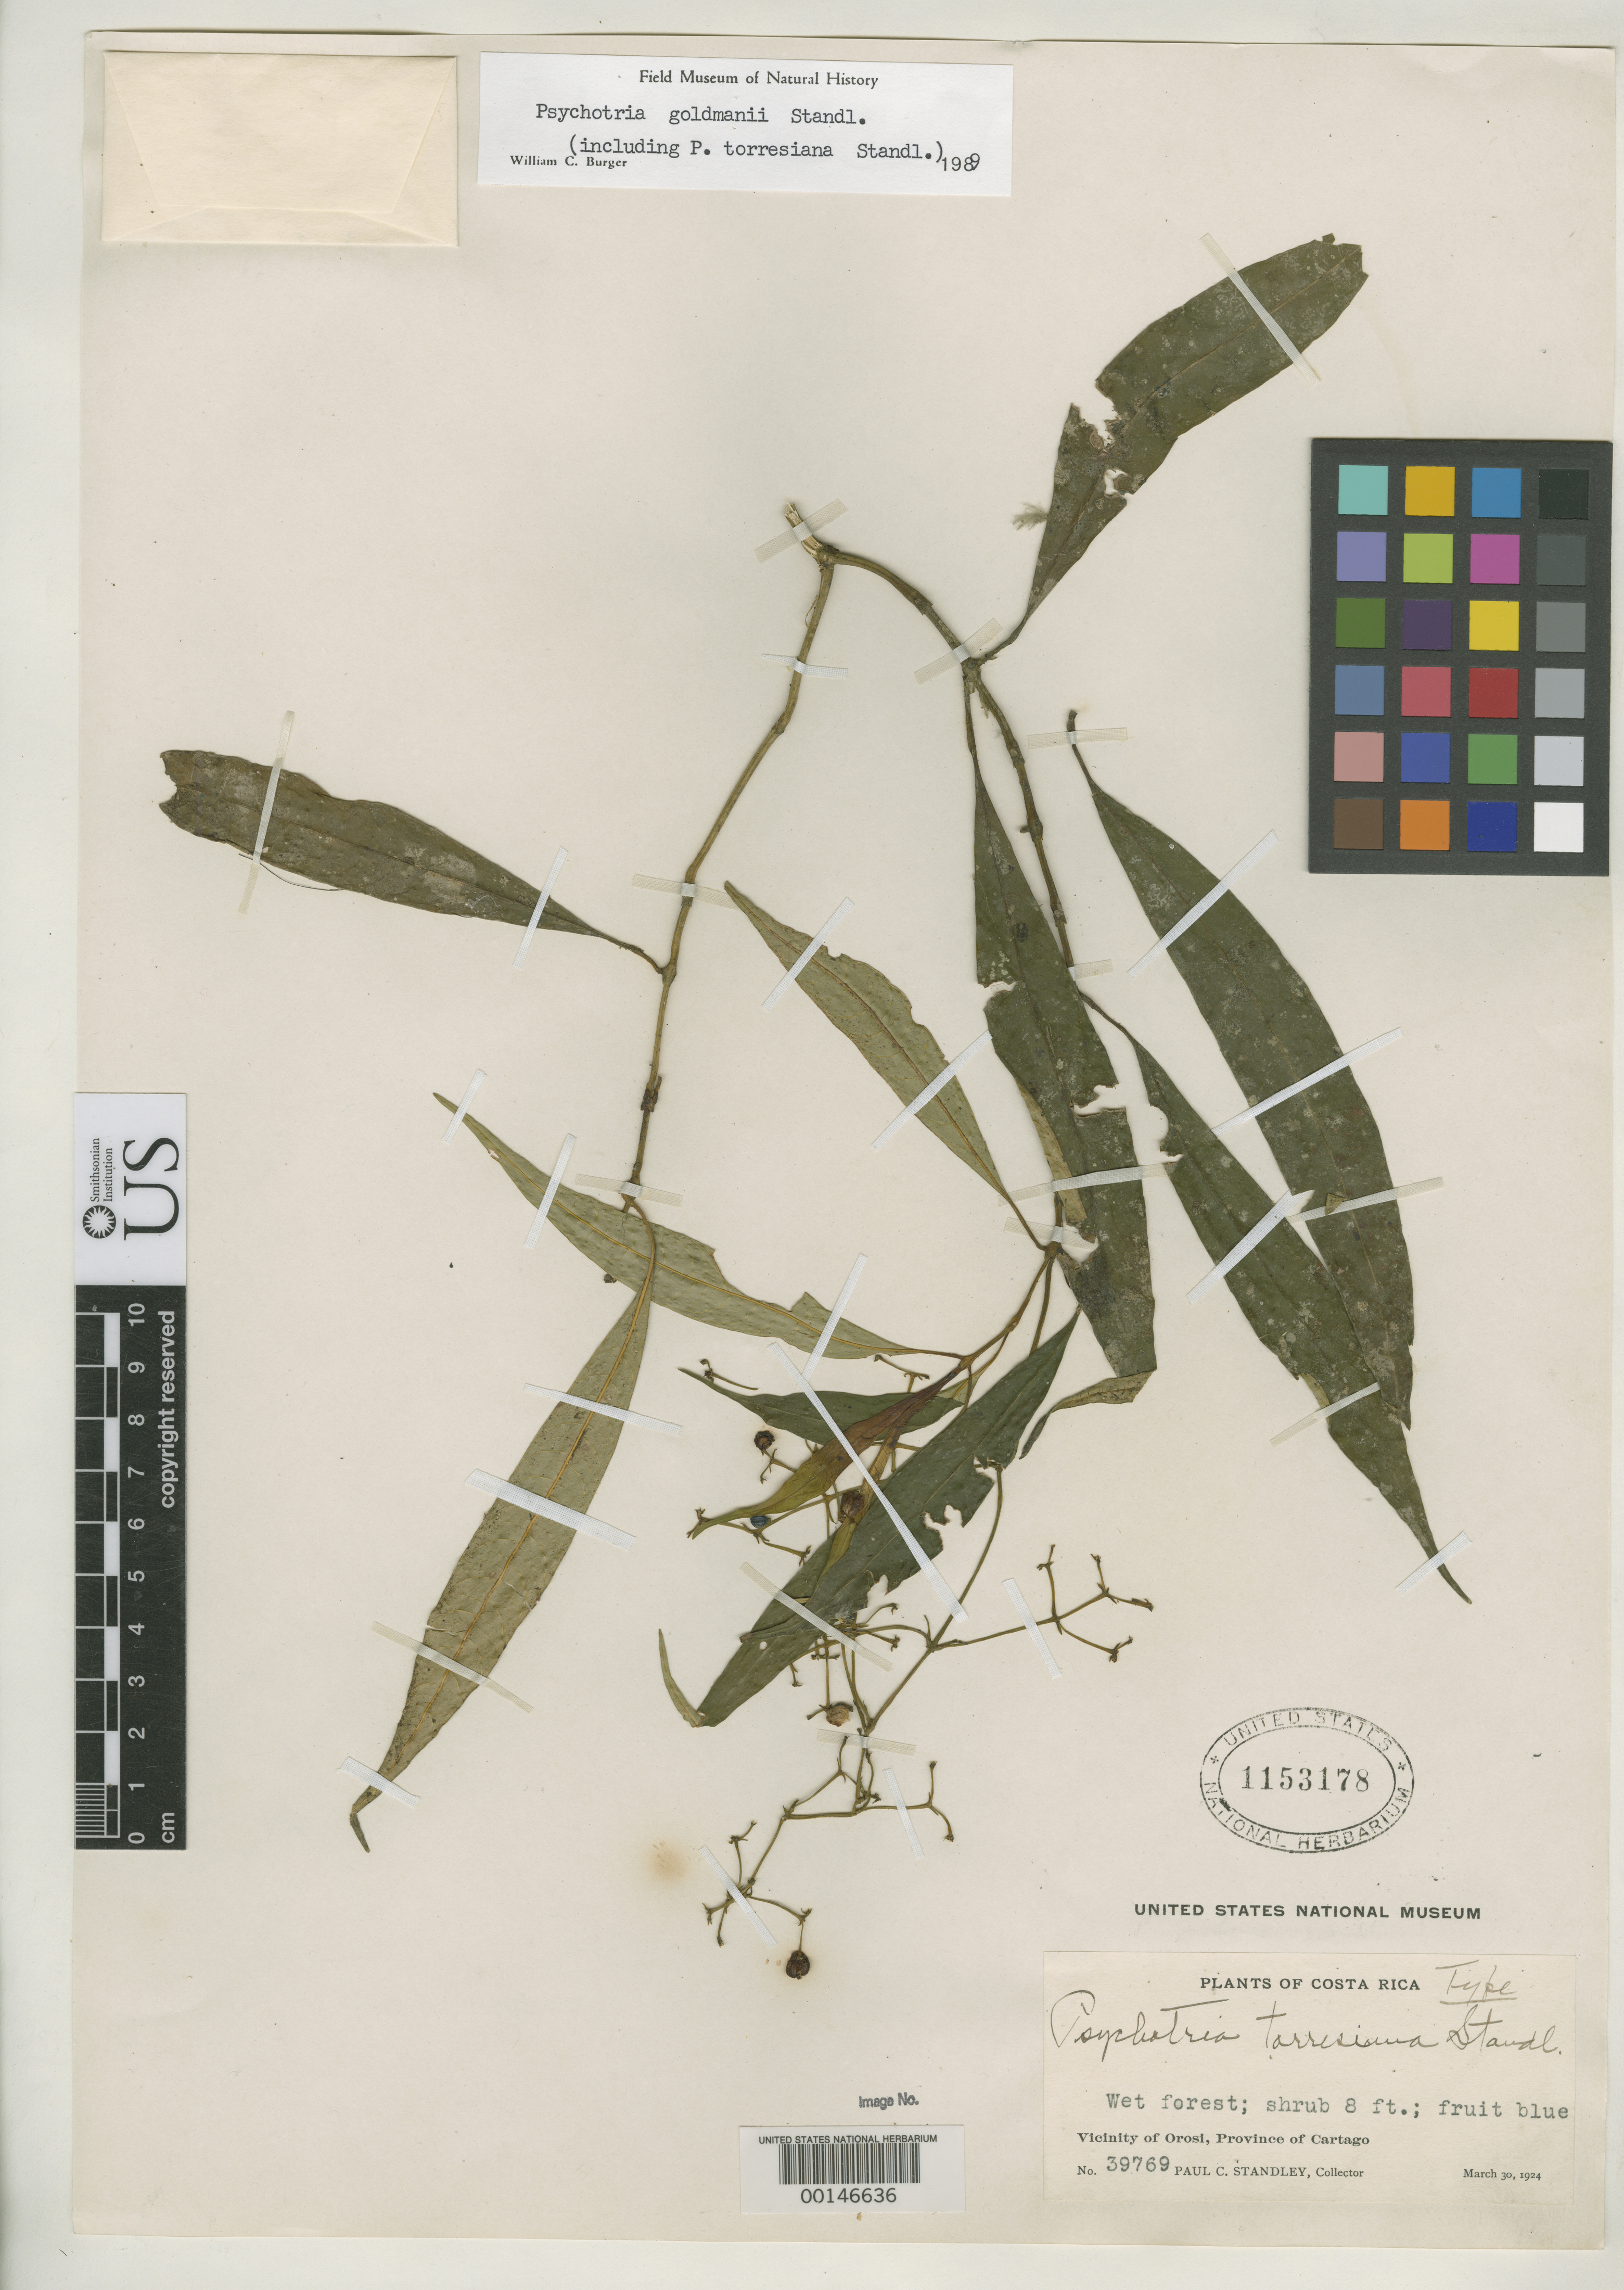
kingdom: Plantae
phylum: Tracheophyta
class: Magnoliopsida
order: Gentianales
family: Rubiaceae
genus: Psychotria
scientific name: Psychotria torresiana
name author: Standl.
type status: Holotype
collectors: P. C. Standley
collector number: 39769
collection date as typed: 30 Mar 1924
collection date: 1924-03-30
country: Costa Rica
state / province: Cartago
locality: Vicinity of Orosi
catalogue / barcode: US 1153178